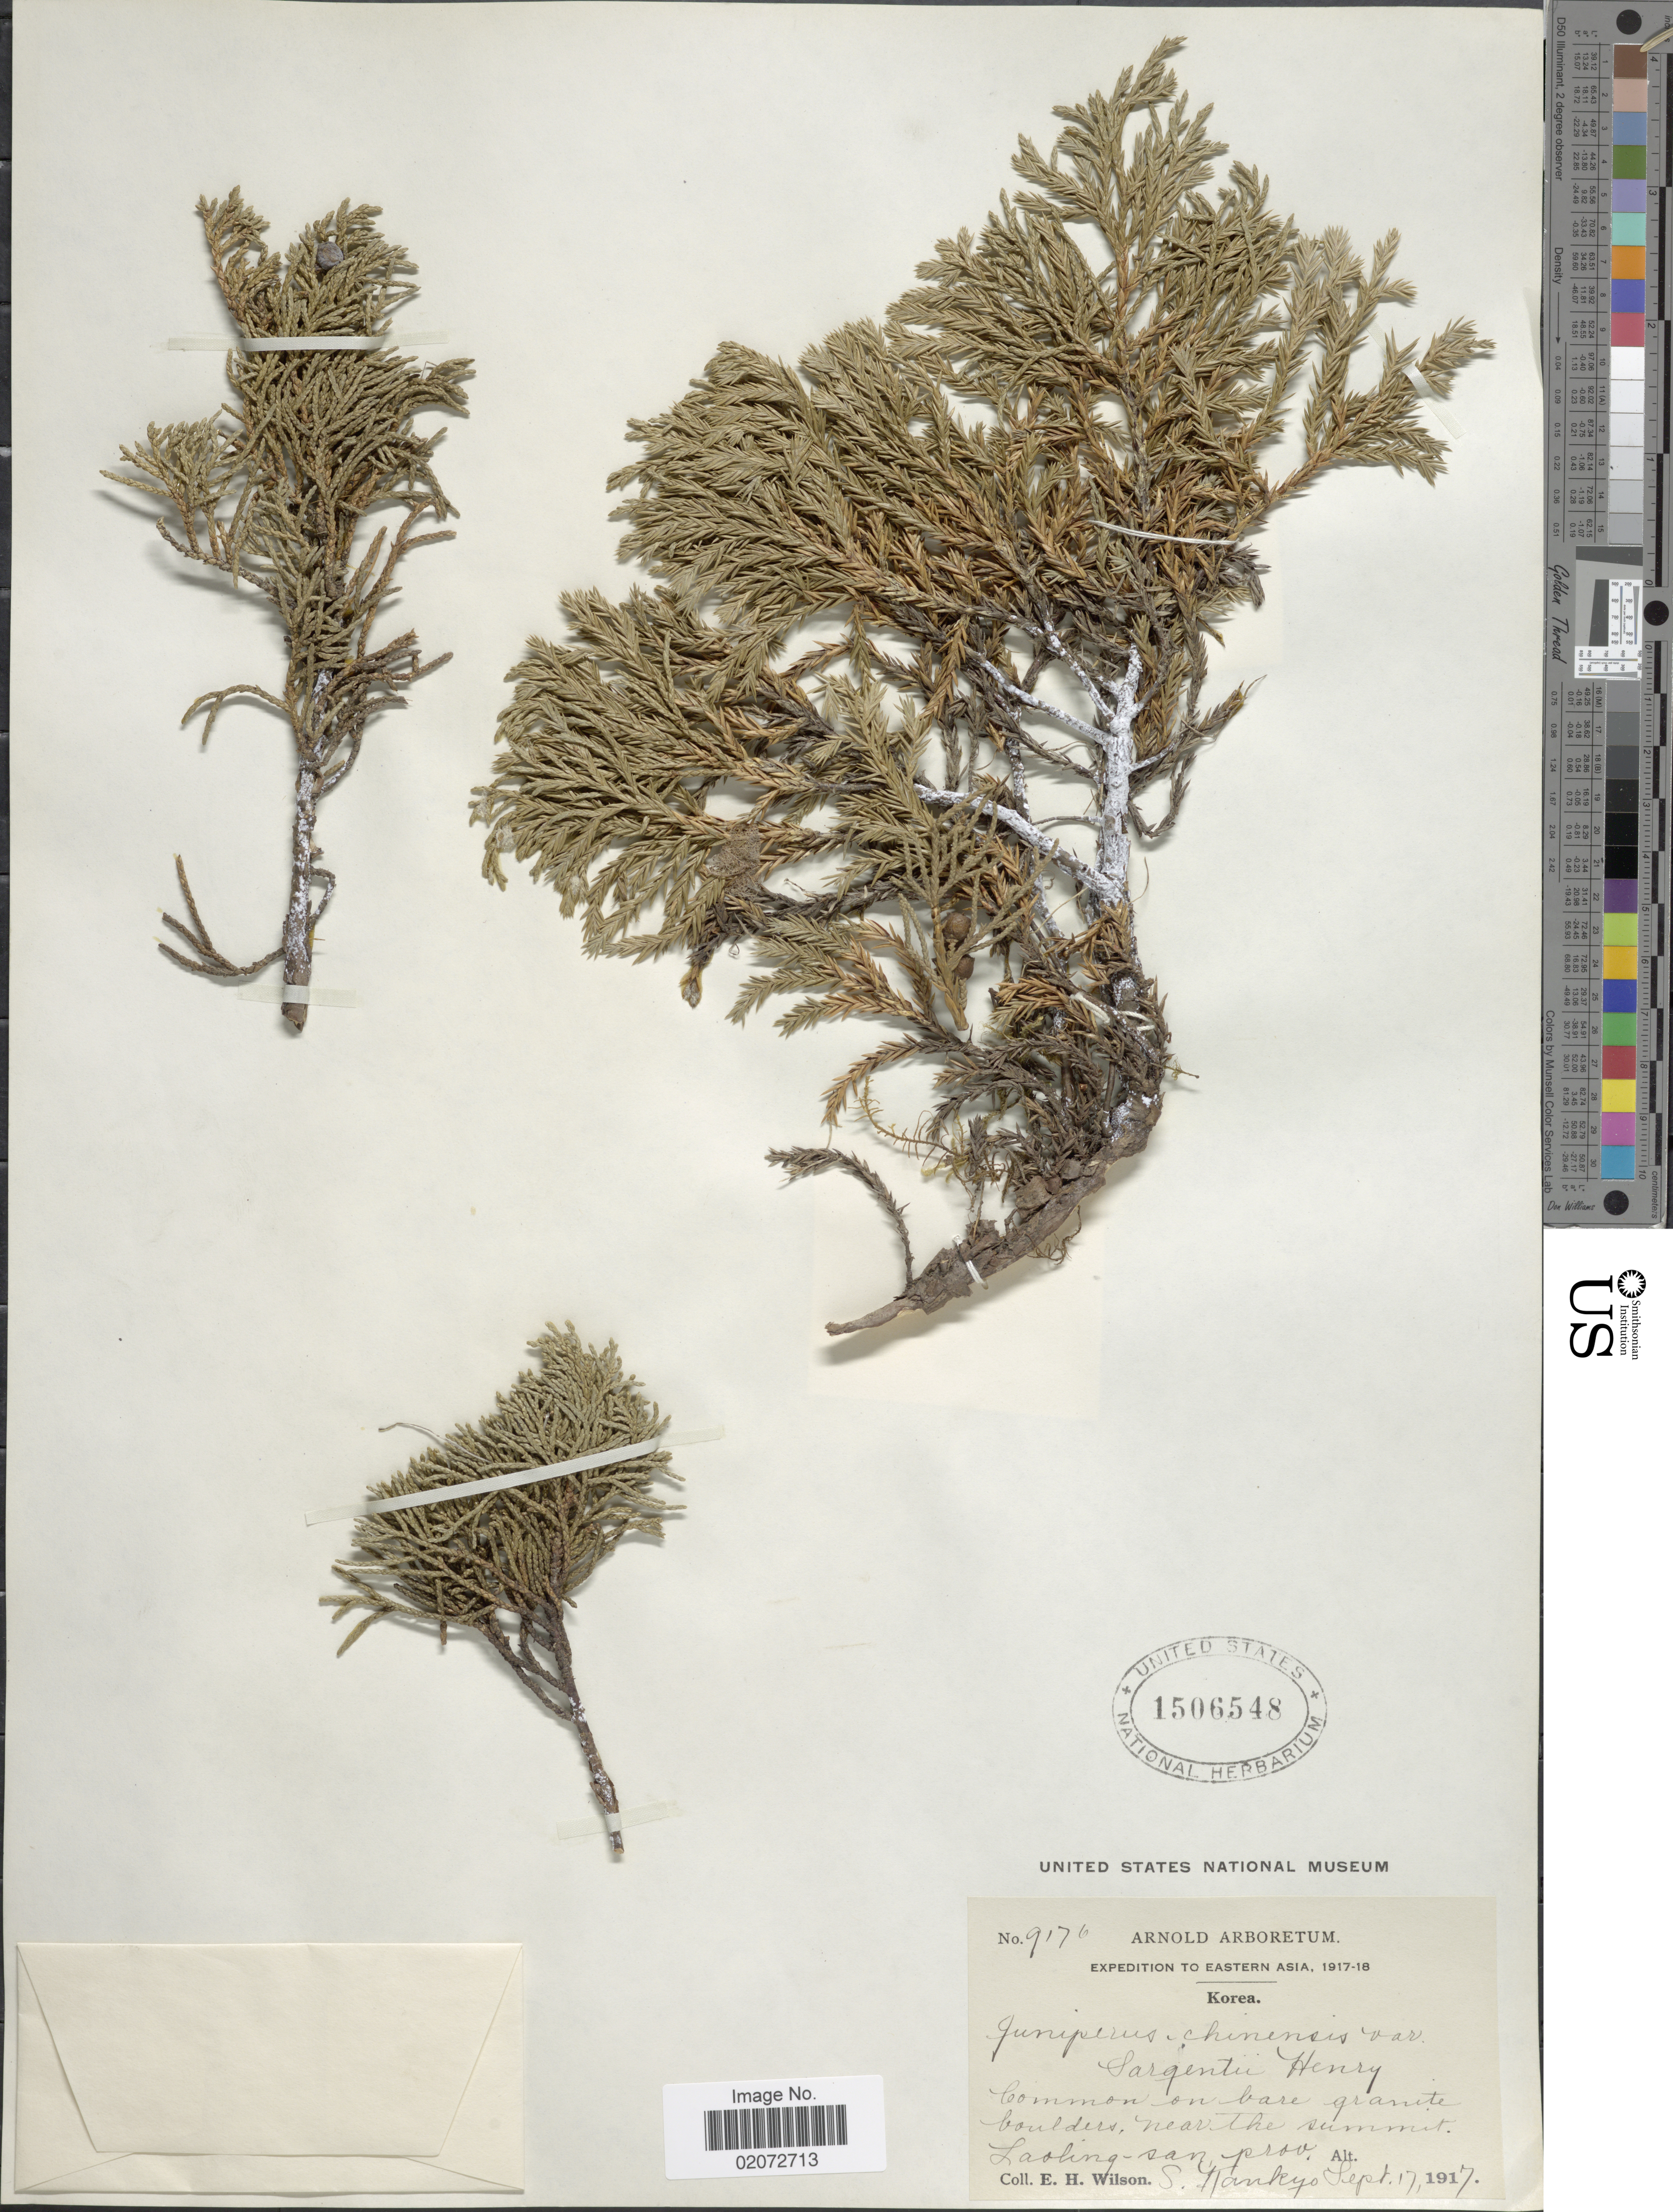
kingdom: Plantae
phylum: Tracheophyta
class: Pinopsida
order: Pinales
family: Cupressaceae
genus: Juniperus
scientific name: Juniperus chinensis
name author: L.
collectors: E. Wilson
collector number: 9176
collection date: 1917-09-17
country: North Korea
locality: Eastern Asia, Korea, Laoling-san, prov. S. Kankyo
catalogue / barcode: US 1506548